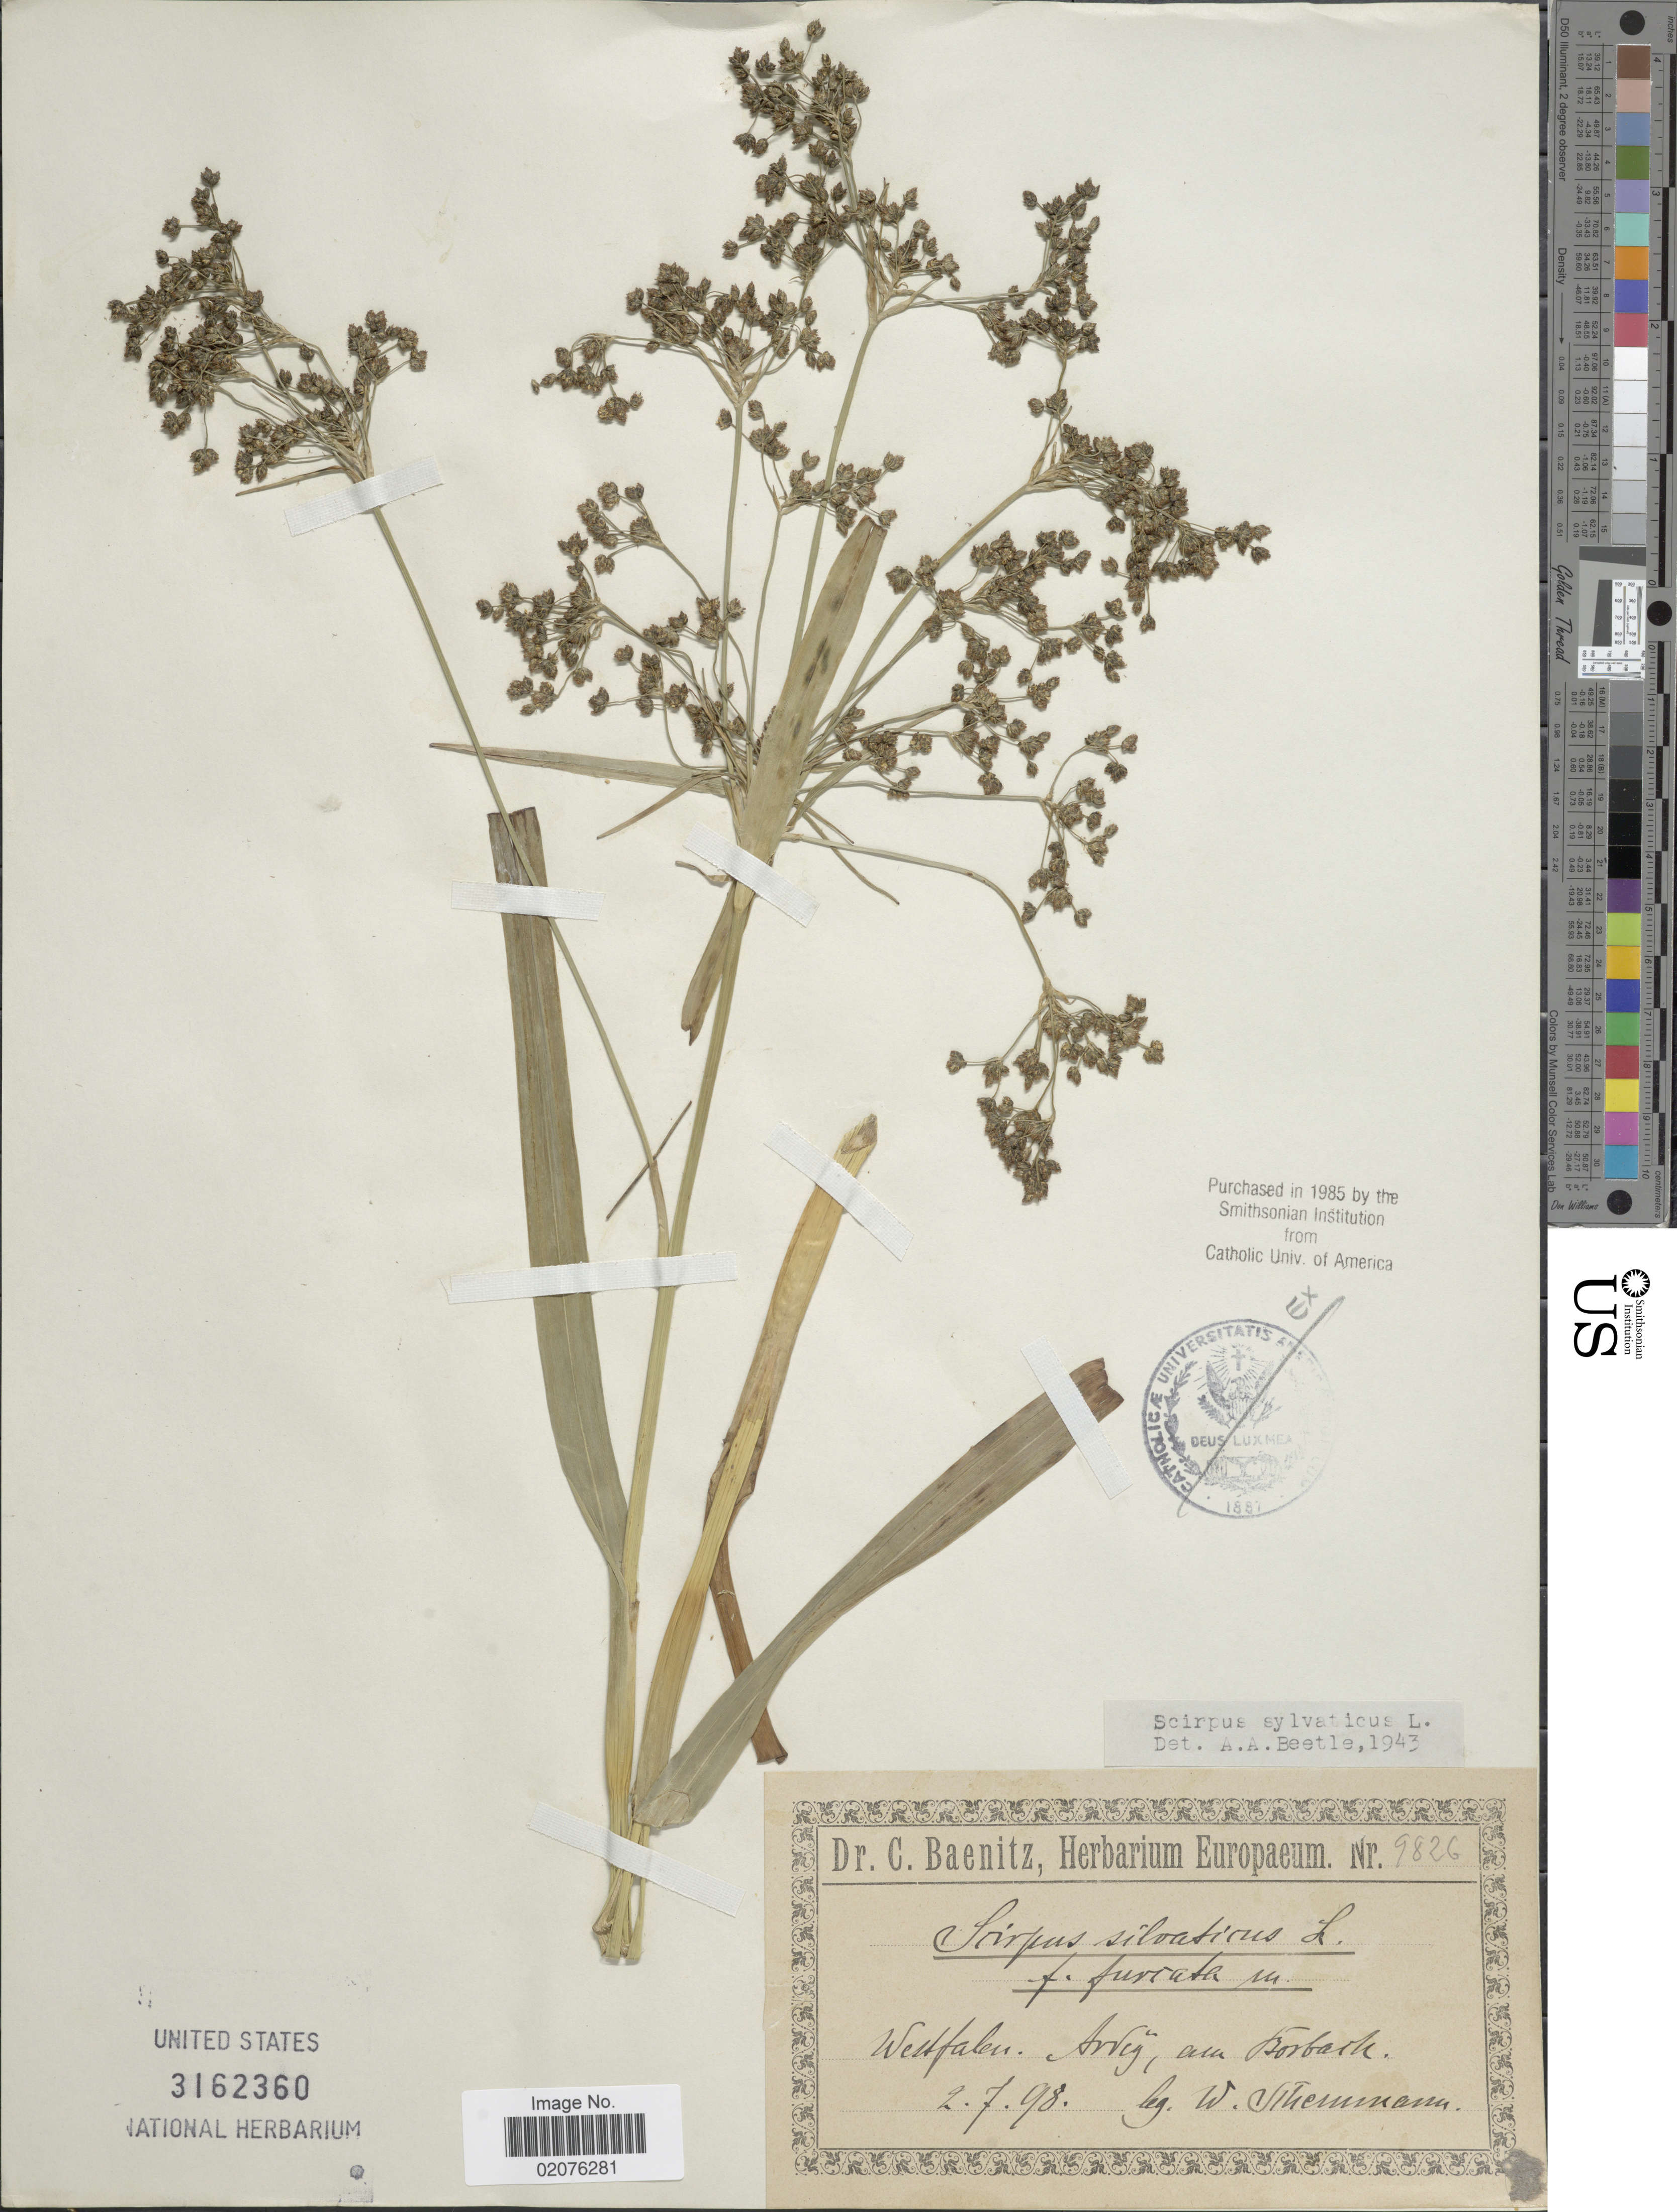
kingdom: Plantae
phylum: Tracheophyta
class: Liliopsida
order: Poales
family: Cyperaceae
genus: Scirpus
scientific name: Scirpus sylvaticus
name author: L.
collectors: W. Schemmann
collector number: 9826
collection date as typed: Transcribed d/m/y: 2/7/98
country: Germany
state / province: Nordrhein-Westfalen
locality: Westfalen: Andej am Borbalk [interpreted]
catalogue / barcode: US 3162360